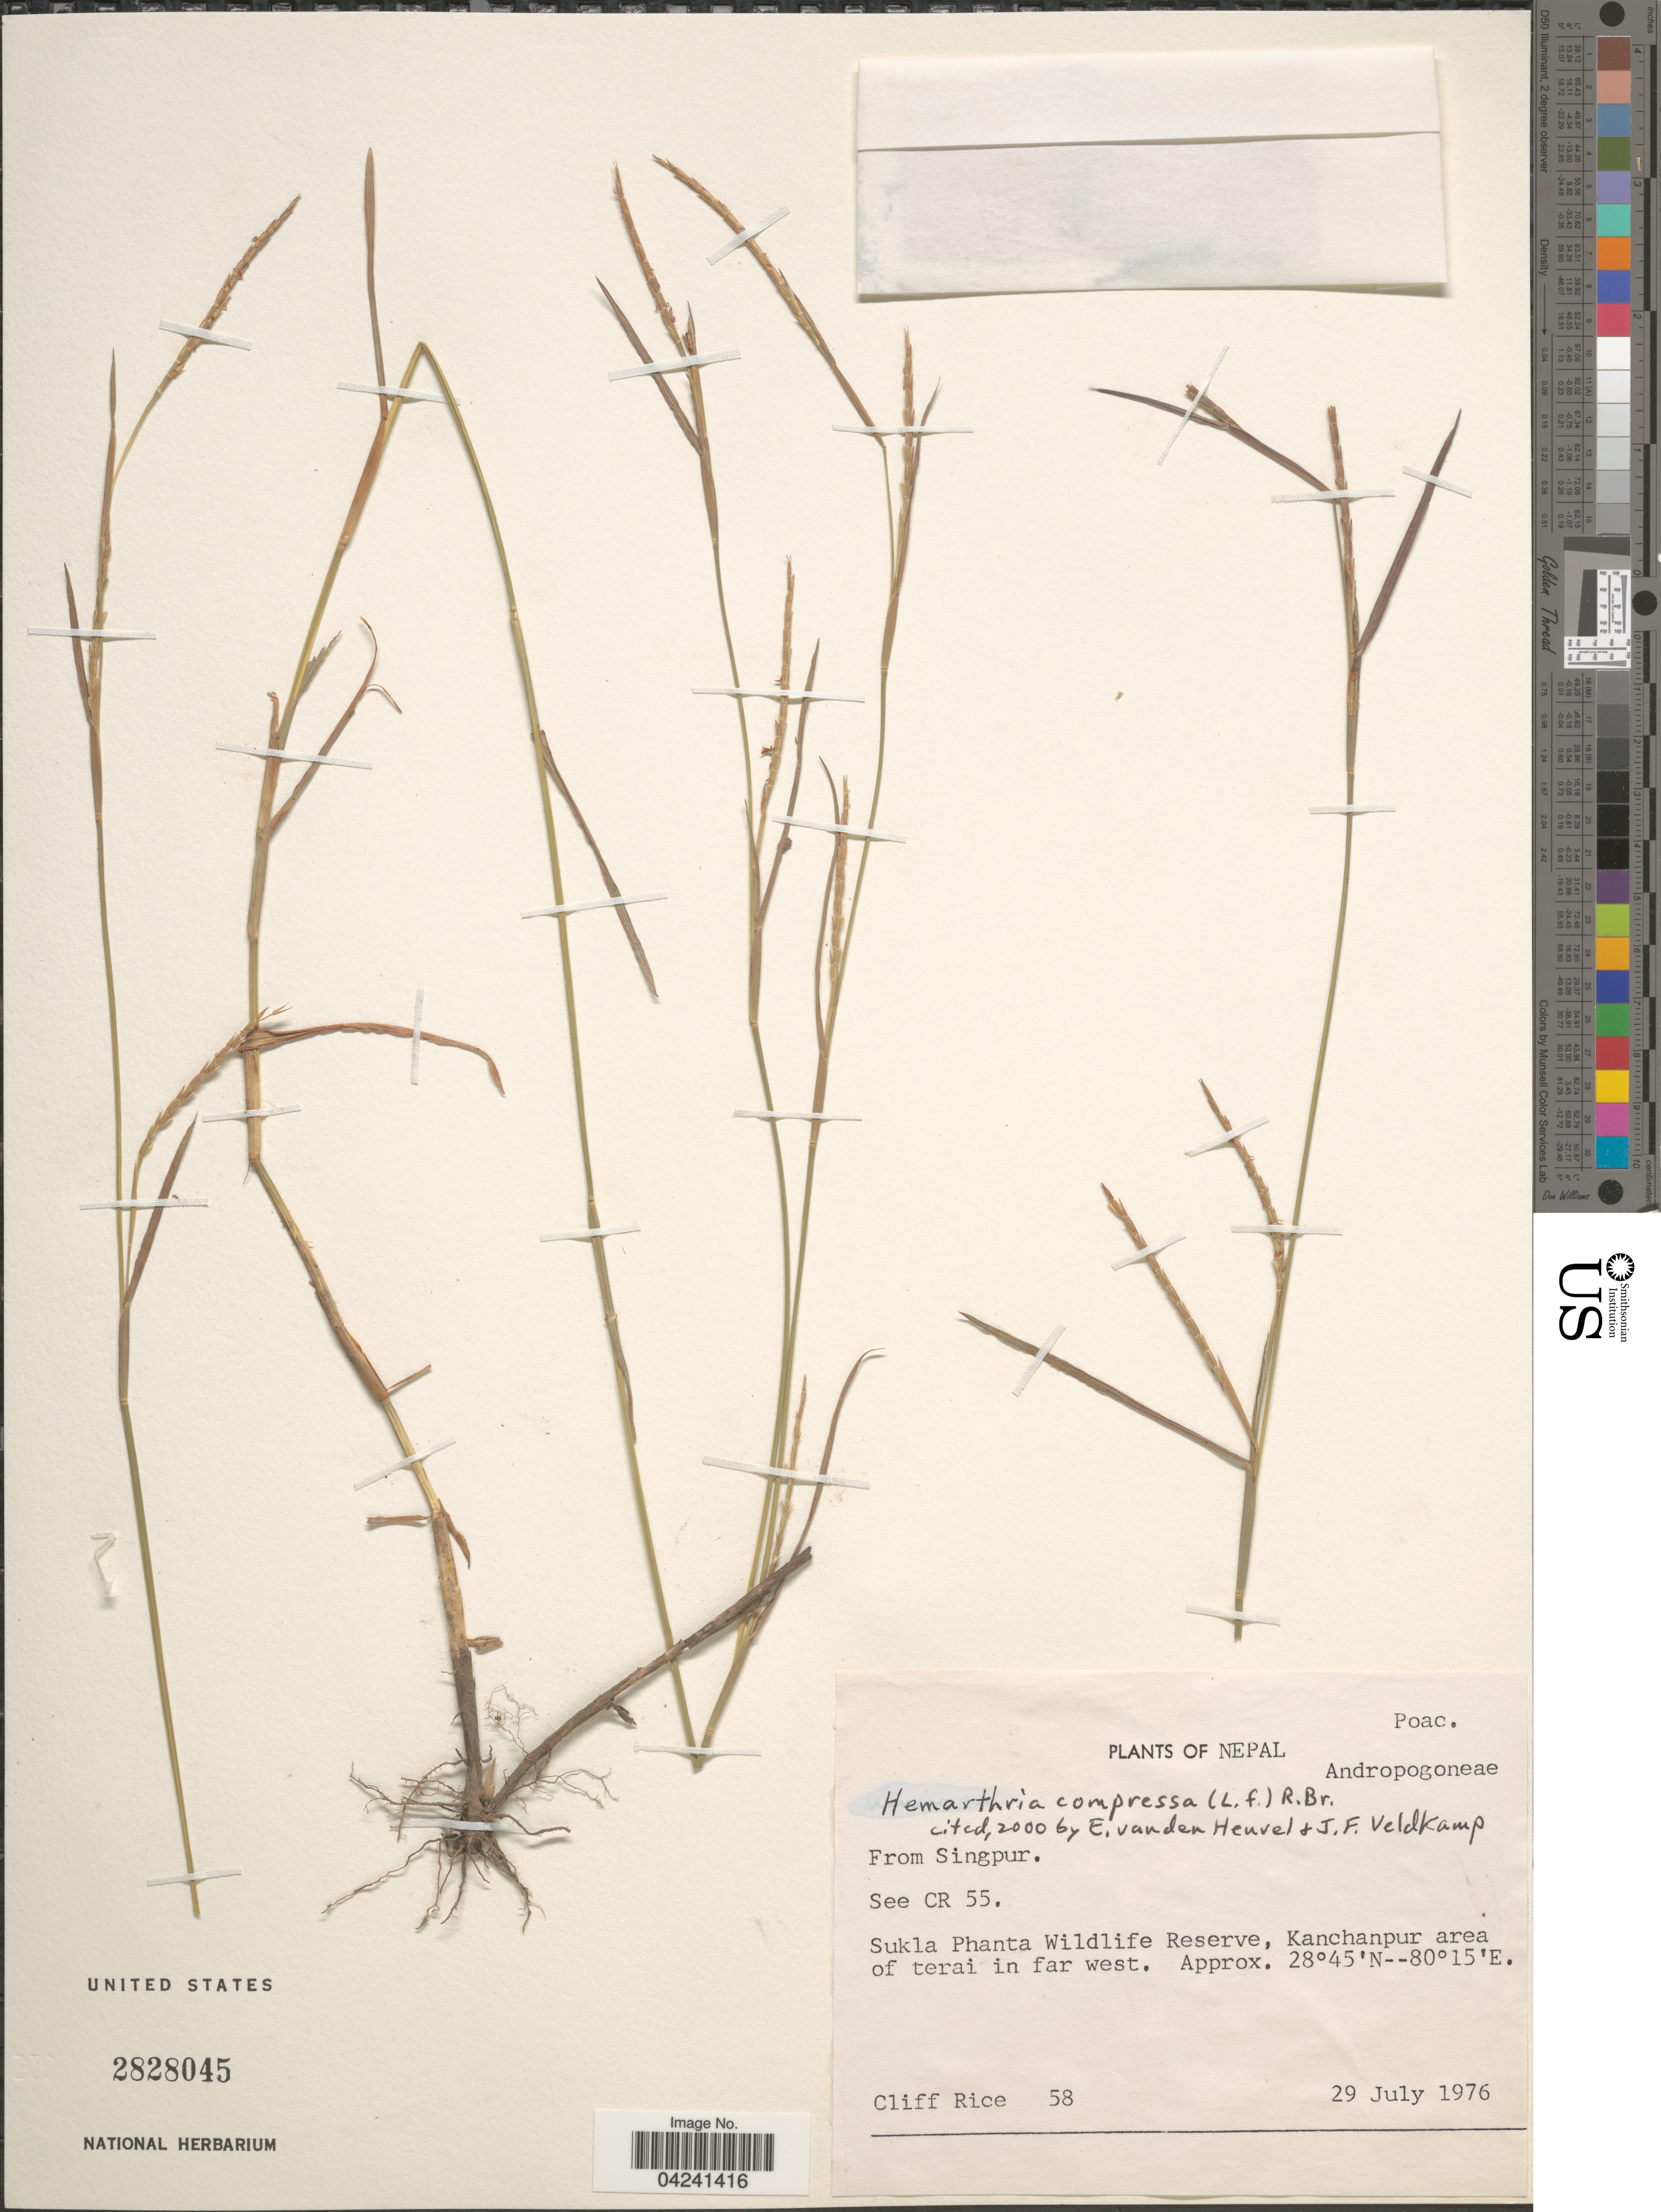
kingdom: Plantae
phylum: Tracheophyta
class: Liliopsida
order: Poales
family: Poaceae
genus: Hemarthria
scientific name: Hemarthria compressa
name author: (L.) R. Br.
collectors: C. Rice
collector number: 58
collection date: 1976-07-29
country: Nepal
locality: Sukla Phanta Wildlife Reserve, Kanchapur area of terai in far west.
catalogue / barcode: US 2828045